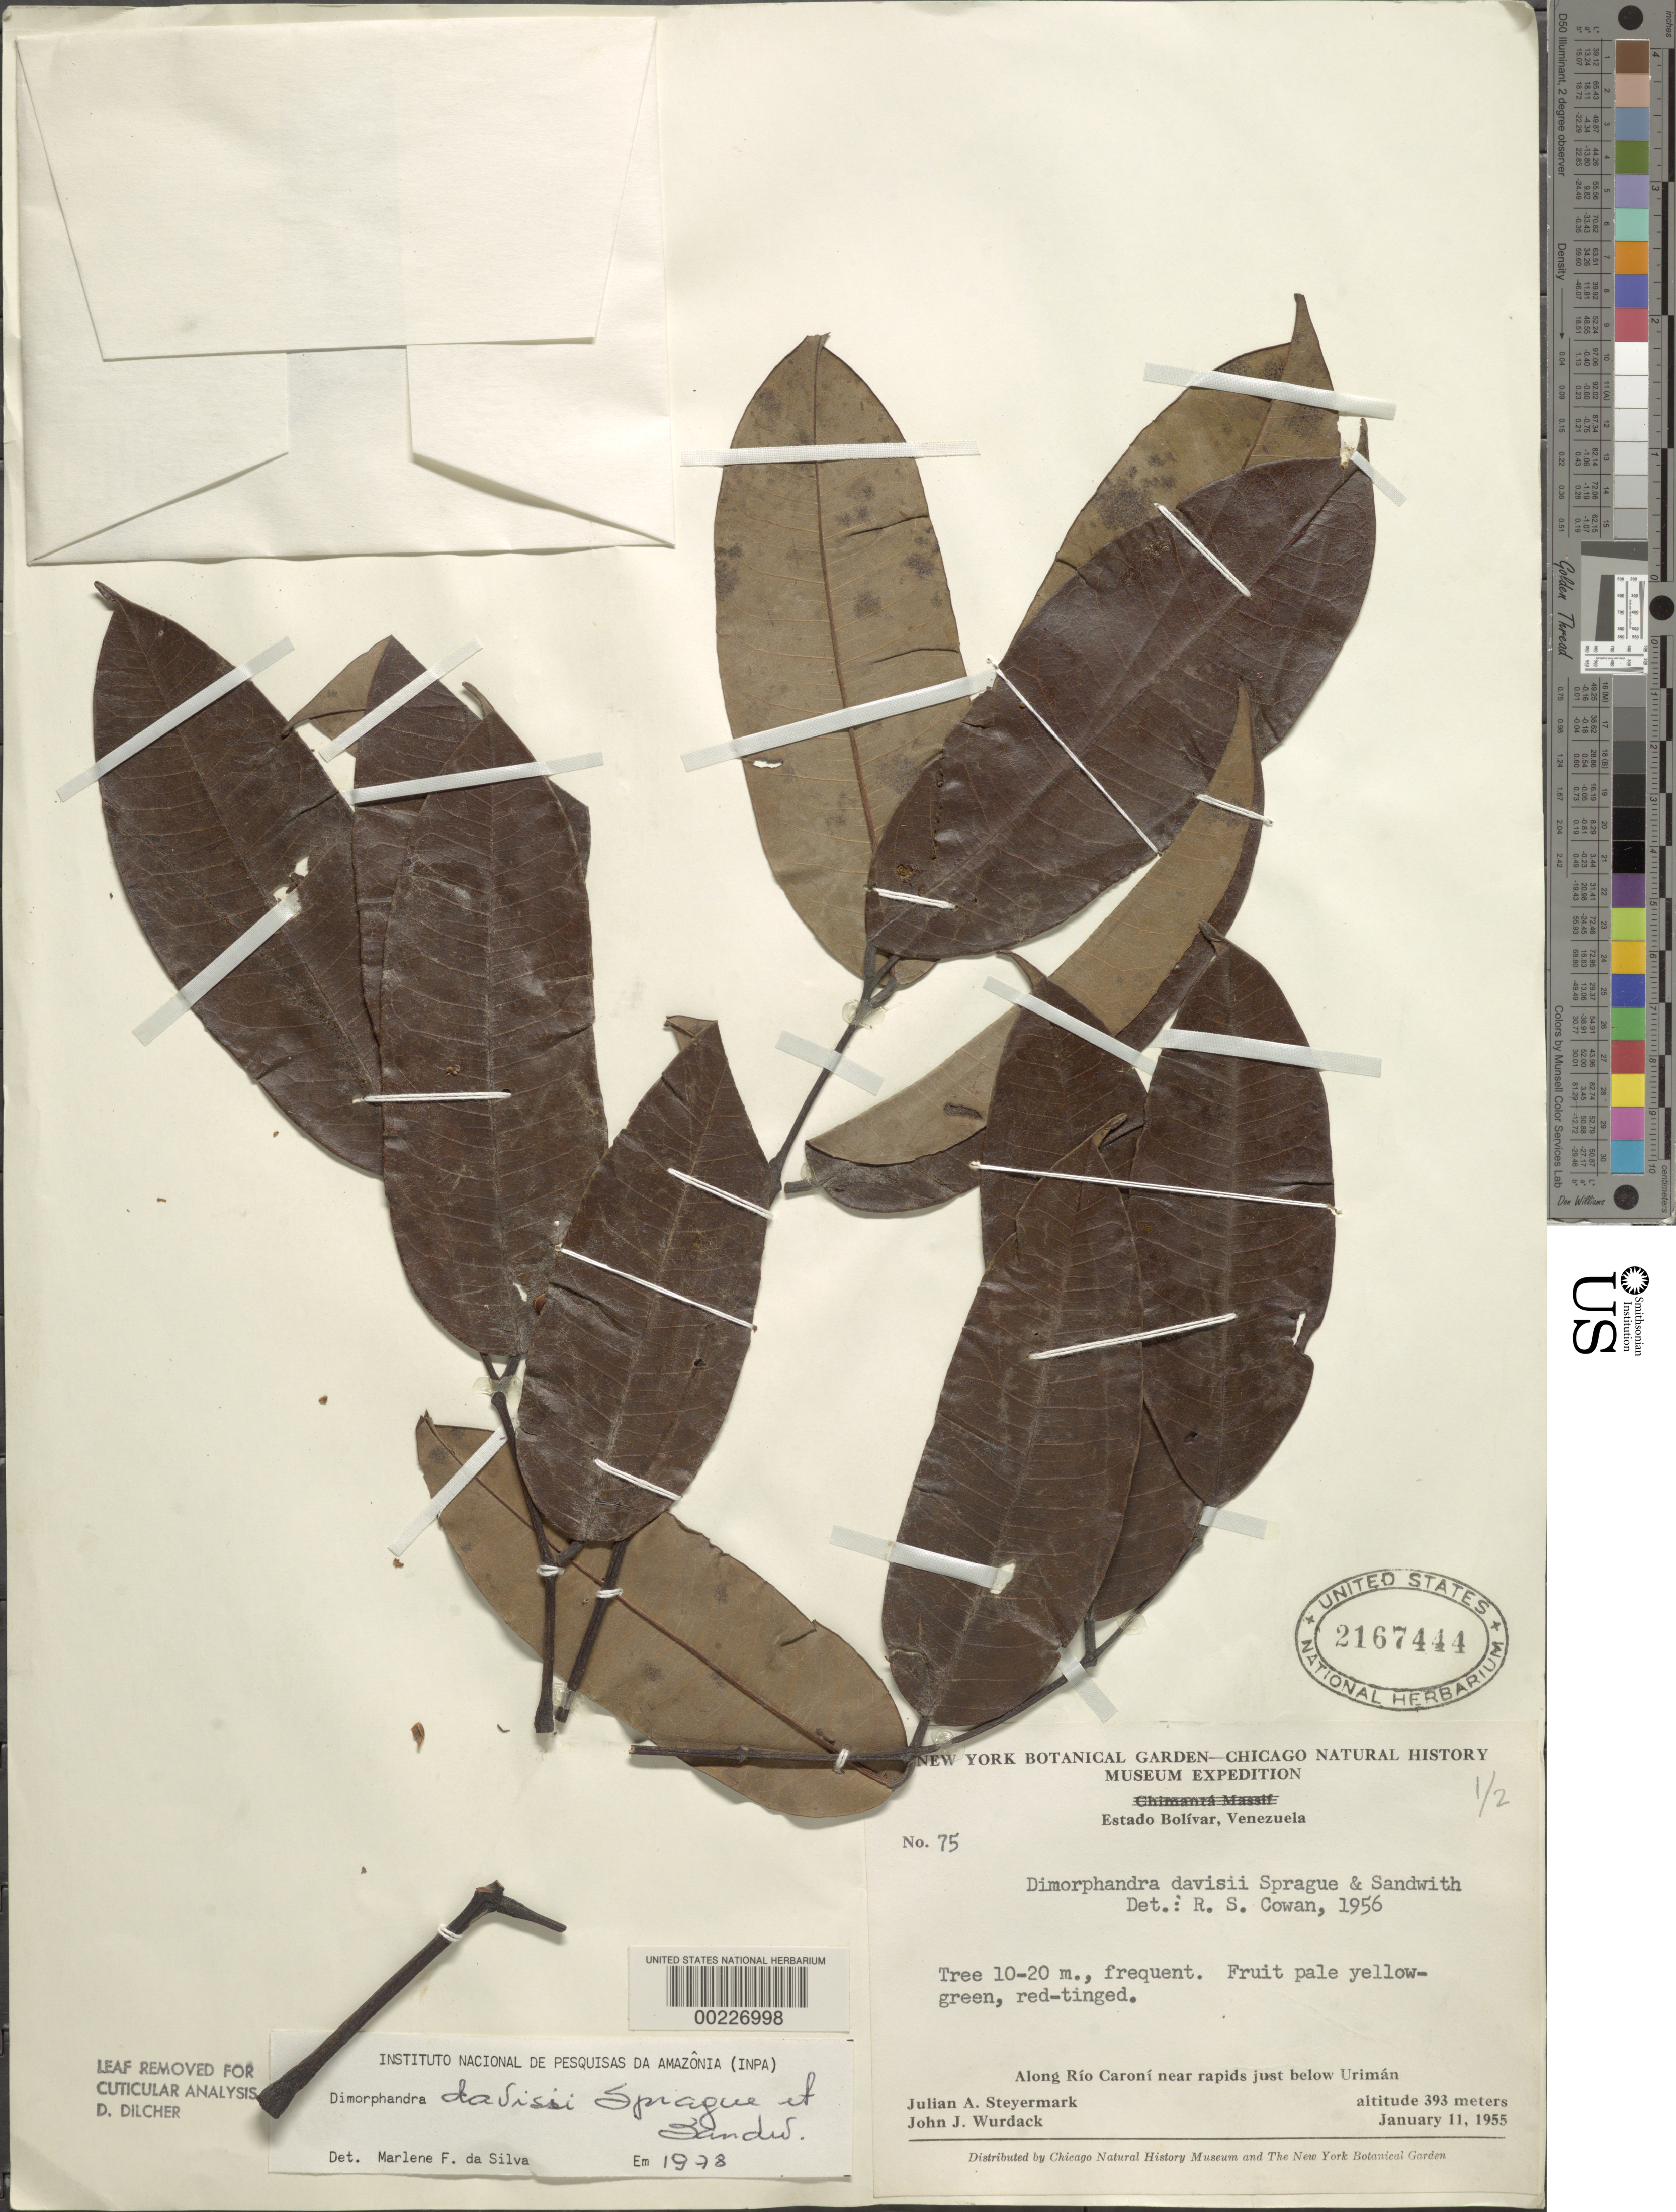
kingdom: Plantae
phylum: Tracheophyta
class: Magnoliopsida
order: Fabales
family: Fabaceae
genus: Dimorphandra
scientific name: Dimorphandra davisii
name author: Sprague & Sandwith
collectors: J. Steyermark & J. J. Wurdack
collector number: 75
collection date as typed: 11 Jan 1955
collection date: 1955-01-11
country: Venezuela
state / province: Bolivar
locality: Along rio caroni near rapids just below uriman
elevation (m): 393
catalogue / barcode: US 2167444